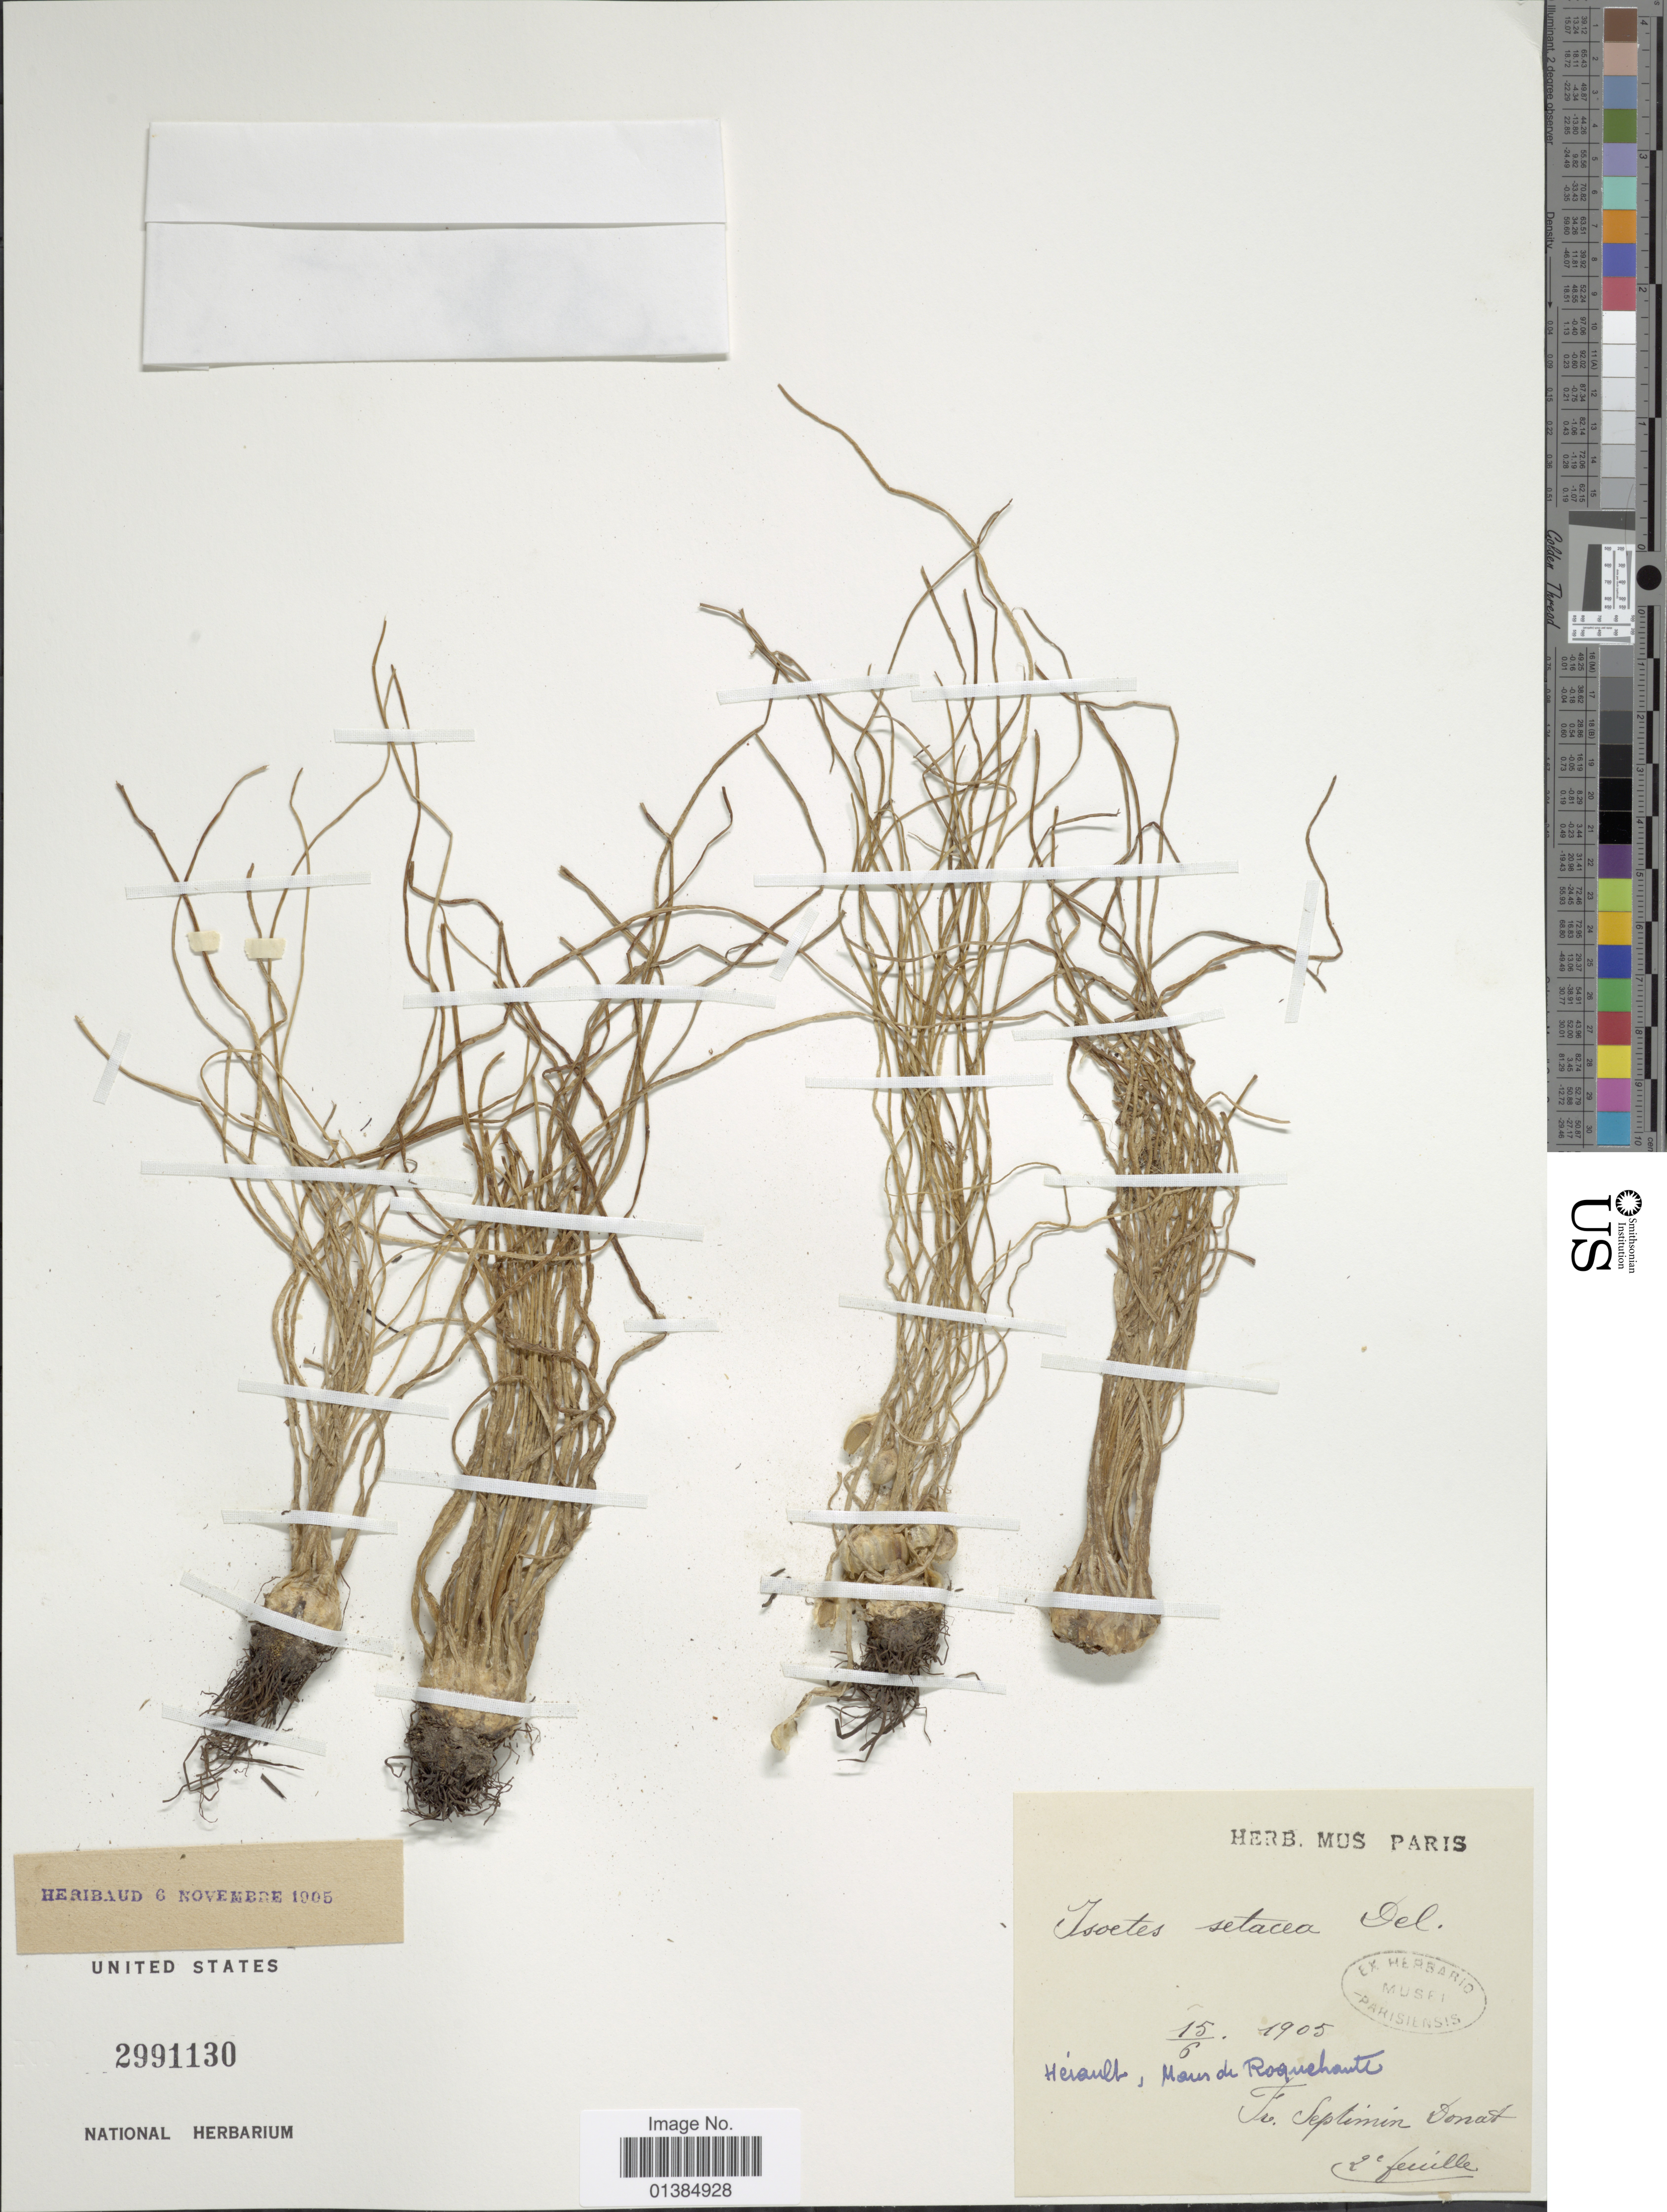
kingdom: Plantae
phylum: Tracheophyta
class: Lycopodiopsida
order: Isoetales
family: Isoetaceae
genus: Isoetes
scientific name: Isoetes echinospora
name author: Durieu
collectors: F. Septimin-Donat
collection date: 1905-06-15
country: France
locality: Hérault, Maus de Roquehaute. [interpreted]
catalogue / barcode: US 2991130